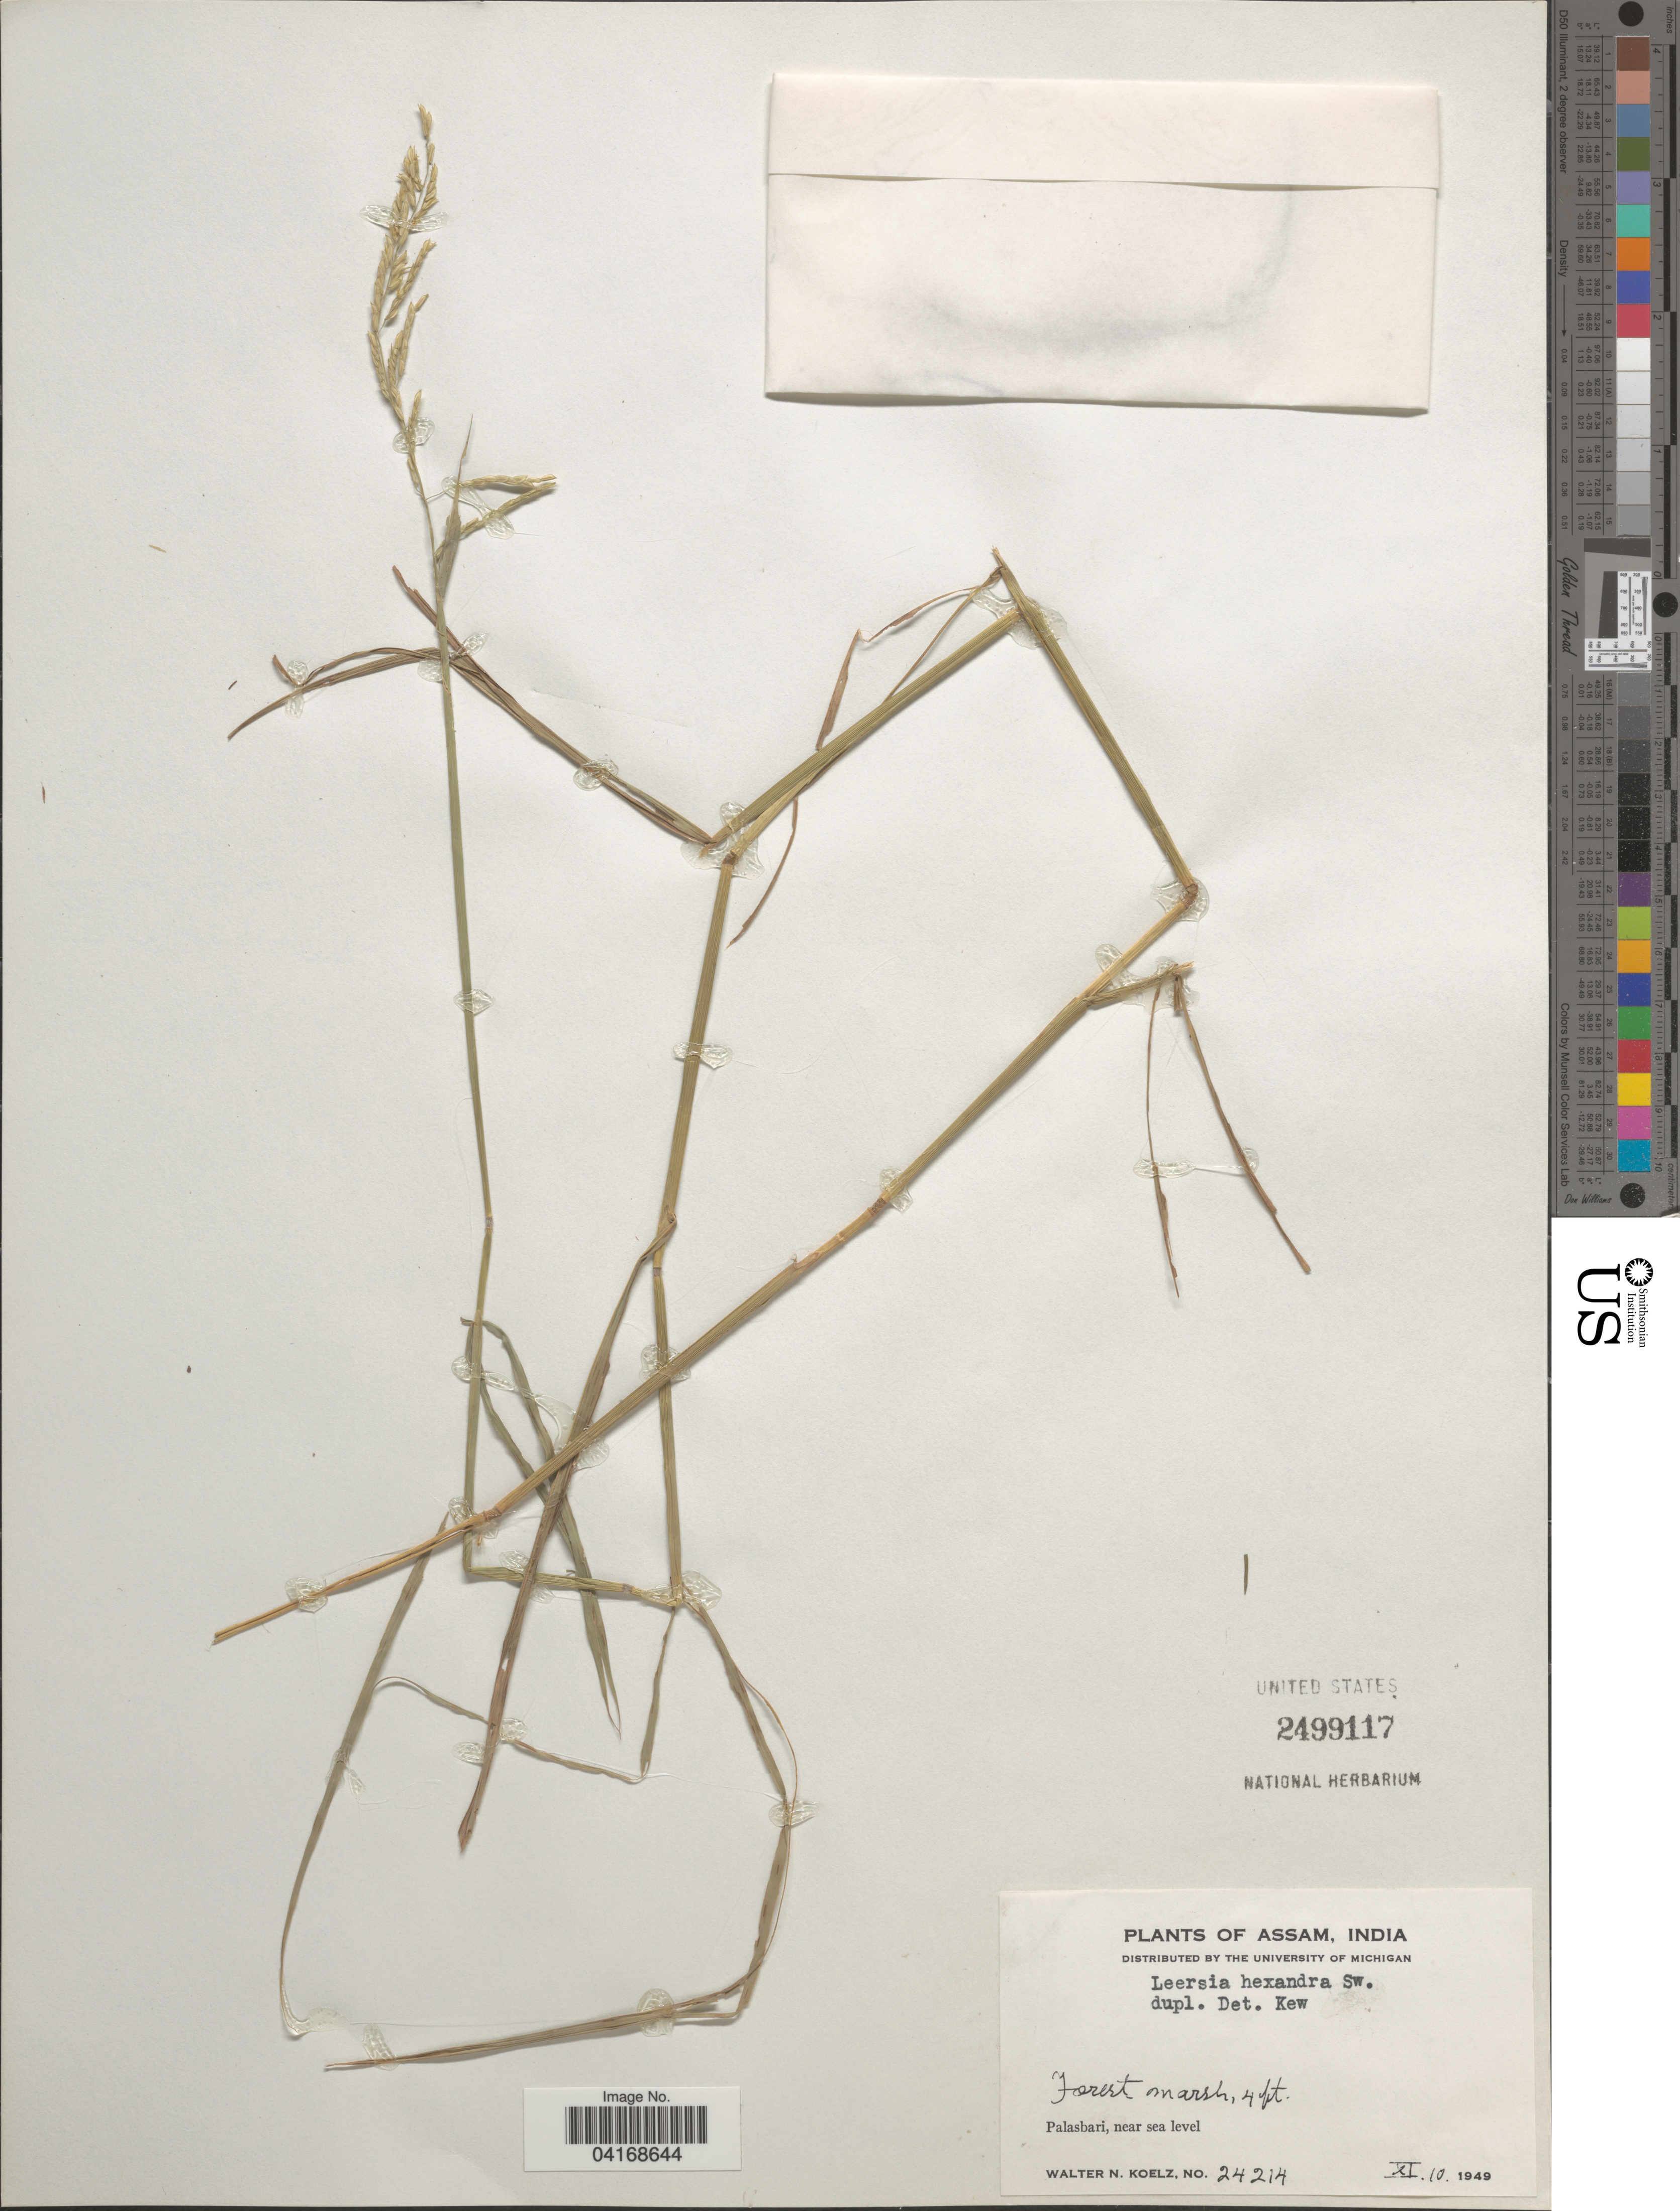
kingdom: Plantae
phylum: Tracheophyta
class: Liliopsida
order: Poales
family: Poaceae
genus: Leersia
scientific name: Leersia hexandra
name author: Sw.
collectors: W. N. Koelz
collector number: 24214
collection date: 1949-11-10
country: India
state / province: Assam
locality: Palasbari.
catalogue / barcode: US 2499117